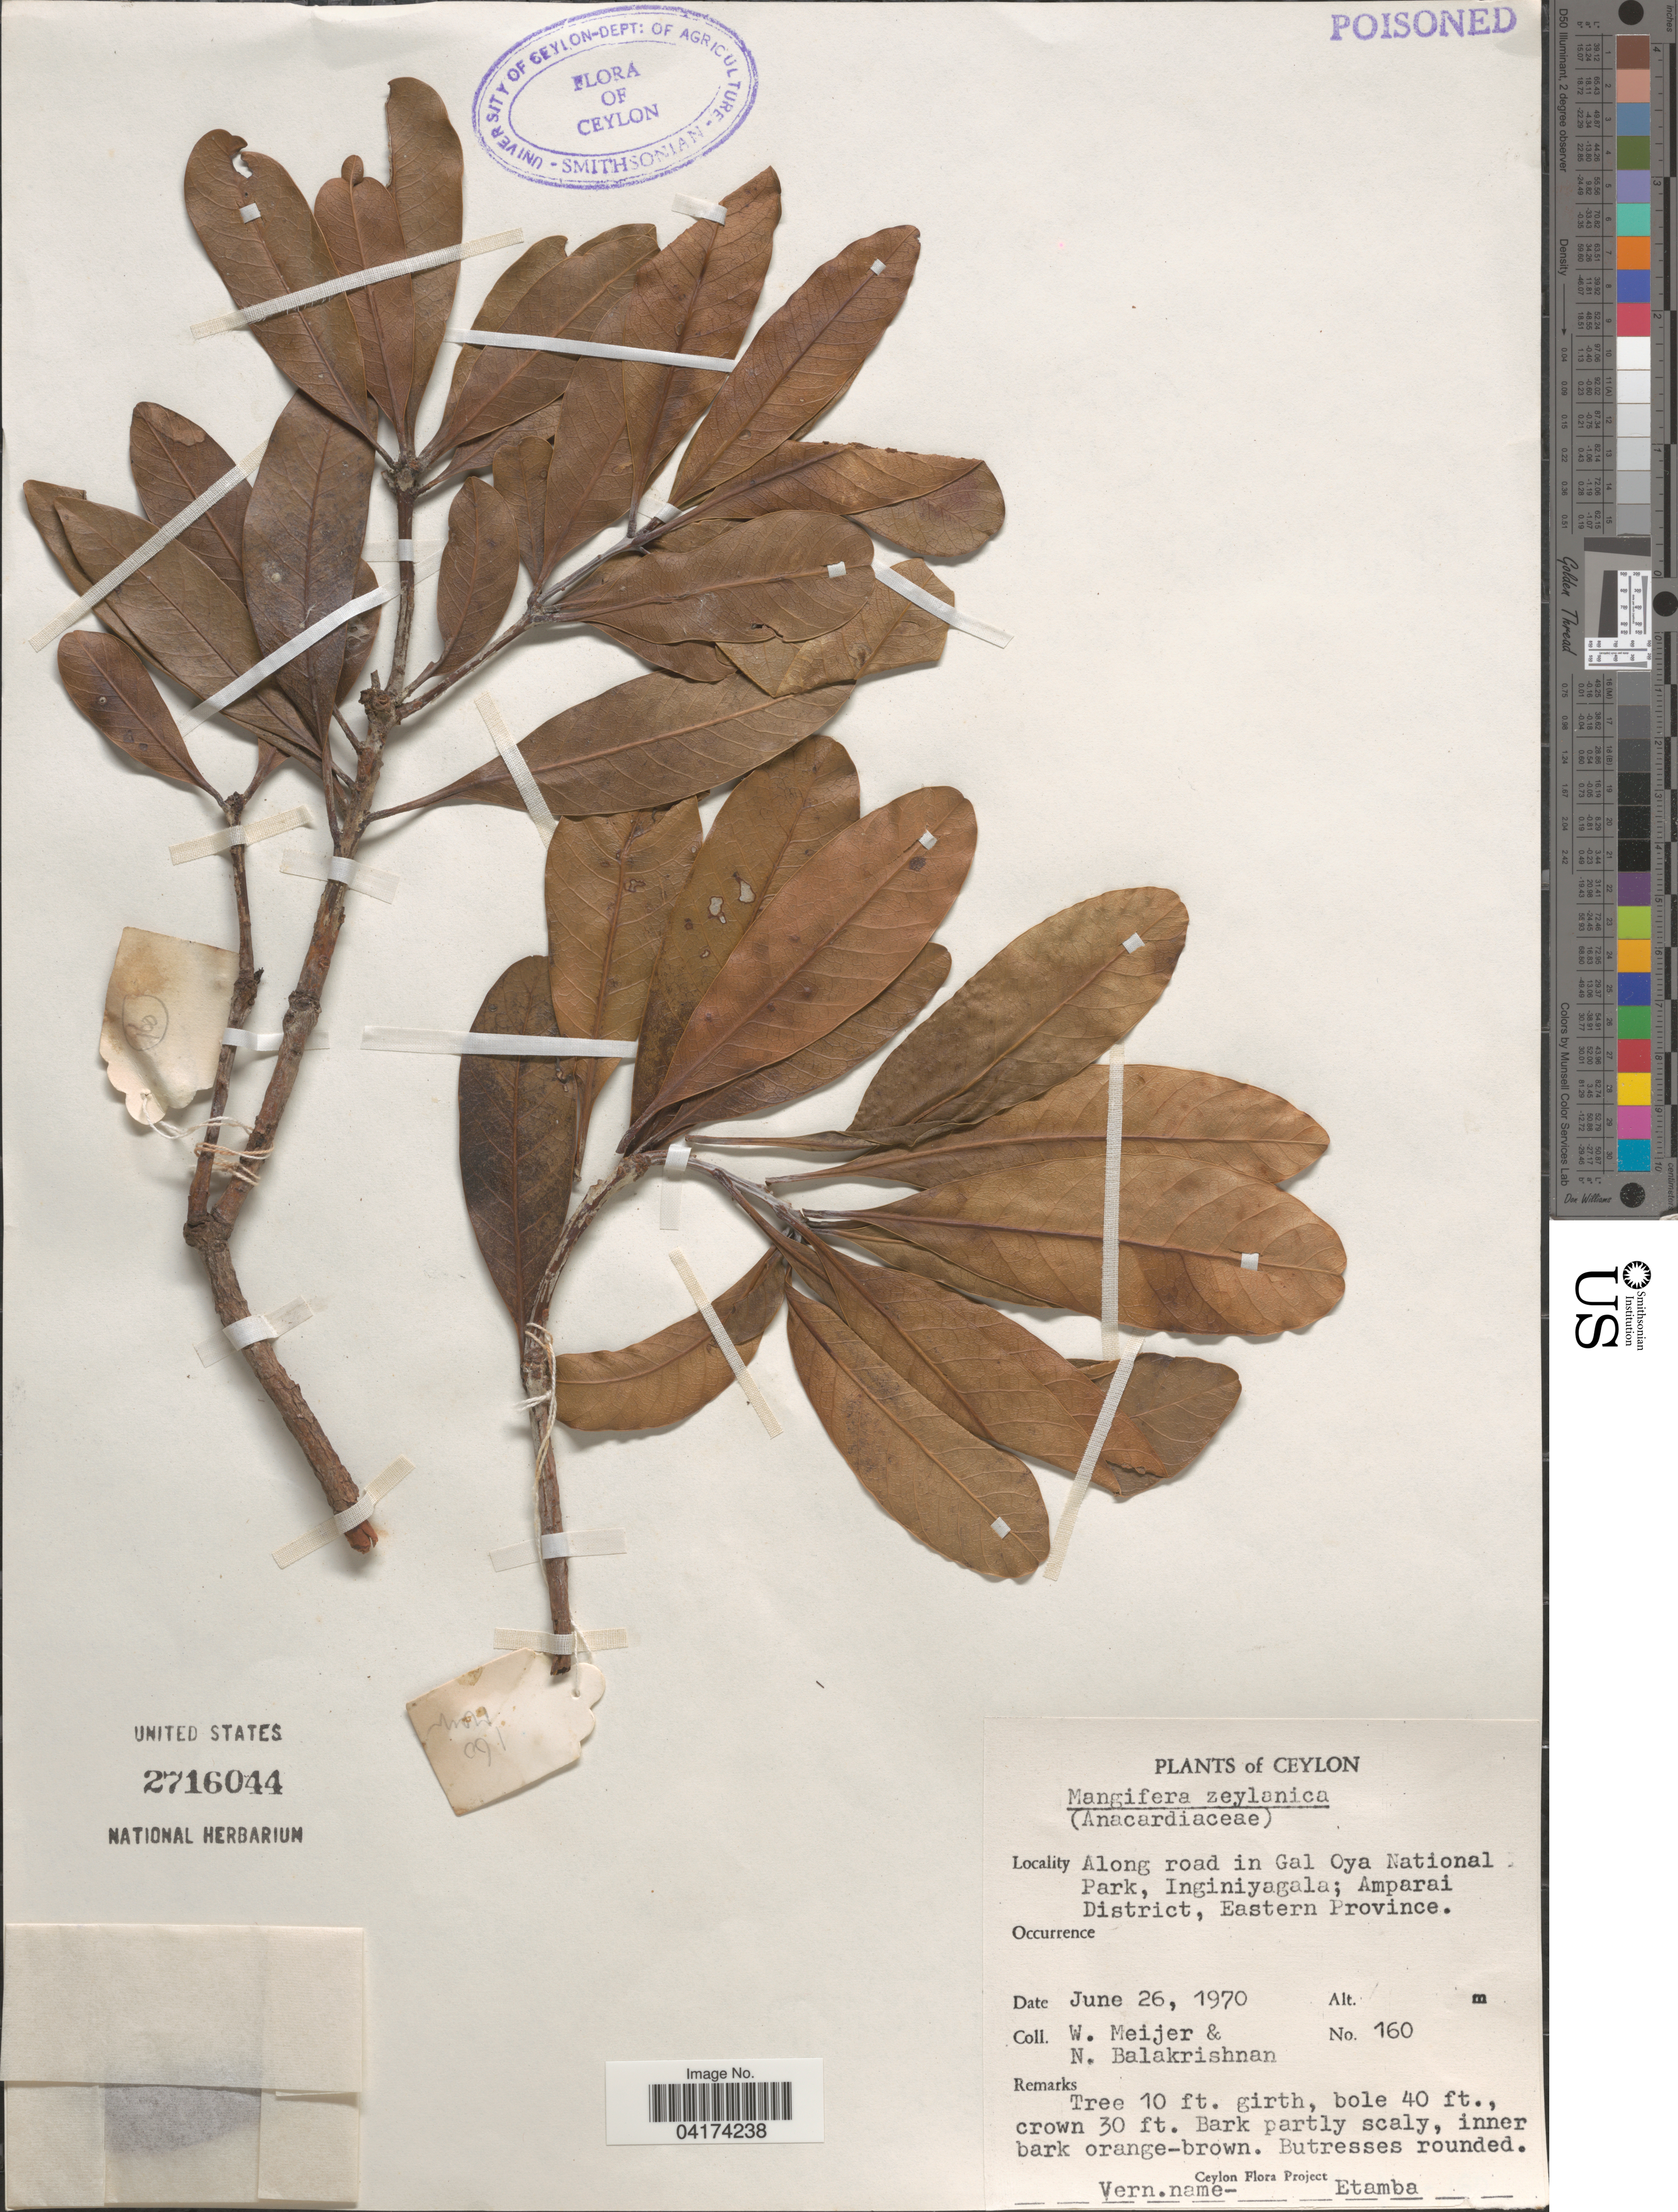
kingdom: Plantae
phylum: Tracheophyta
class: Magnoliopsida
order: Sapindales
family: Anacardiaceae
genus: Mangifera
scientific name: Mangifera zeylanica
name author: (Blume) Hook. f.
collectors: W. Meijer & N. Balakrishnan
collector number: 160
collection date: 1970-06-26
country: Sri Lanka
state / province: Eastern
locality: Ceylon. Along road in Gal Oya National PArk, Inginiyagala; Amparai District.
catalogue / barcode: US 2716044